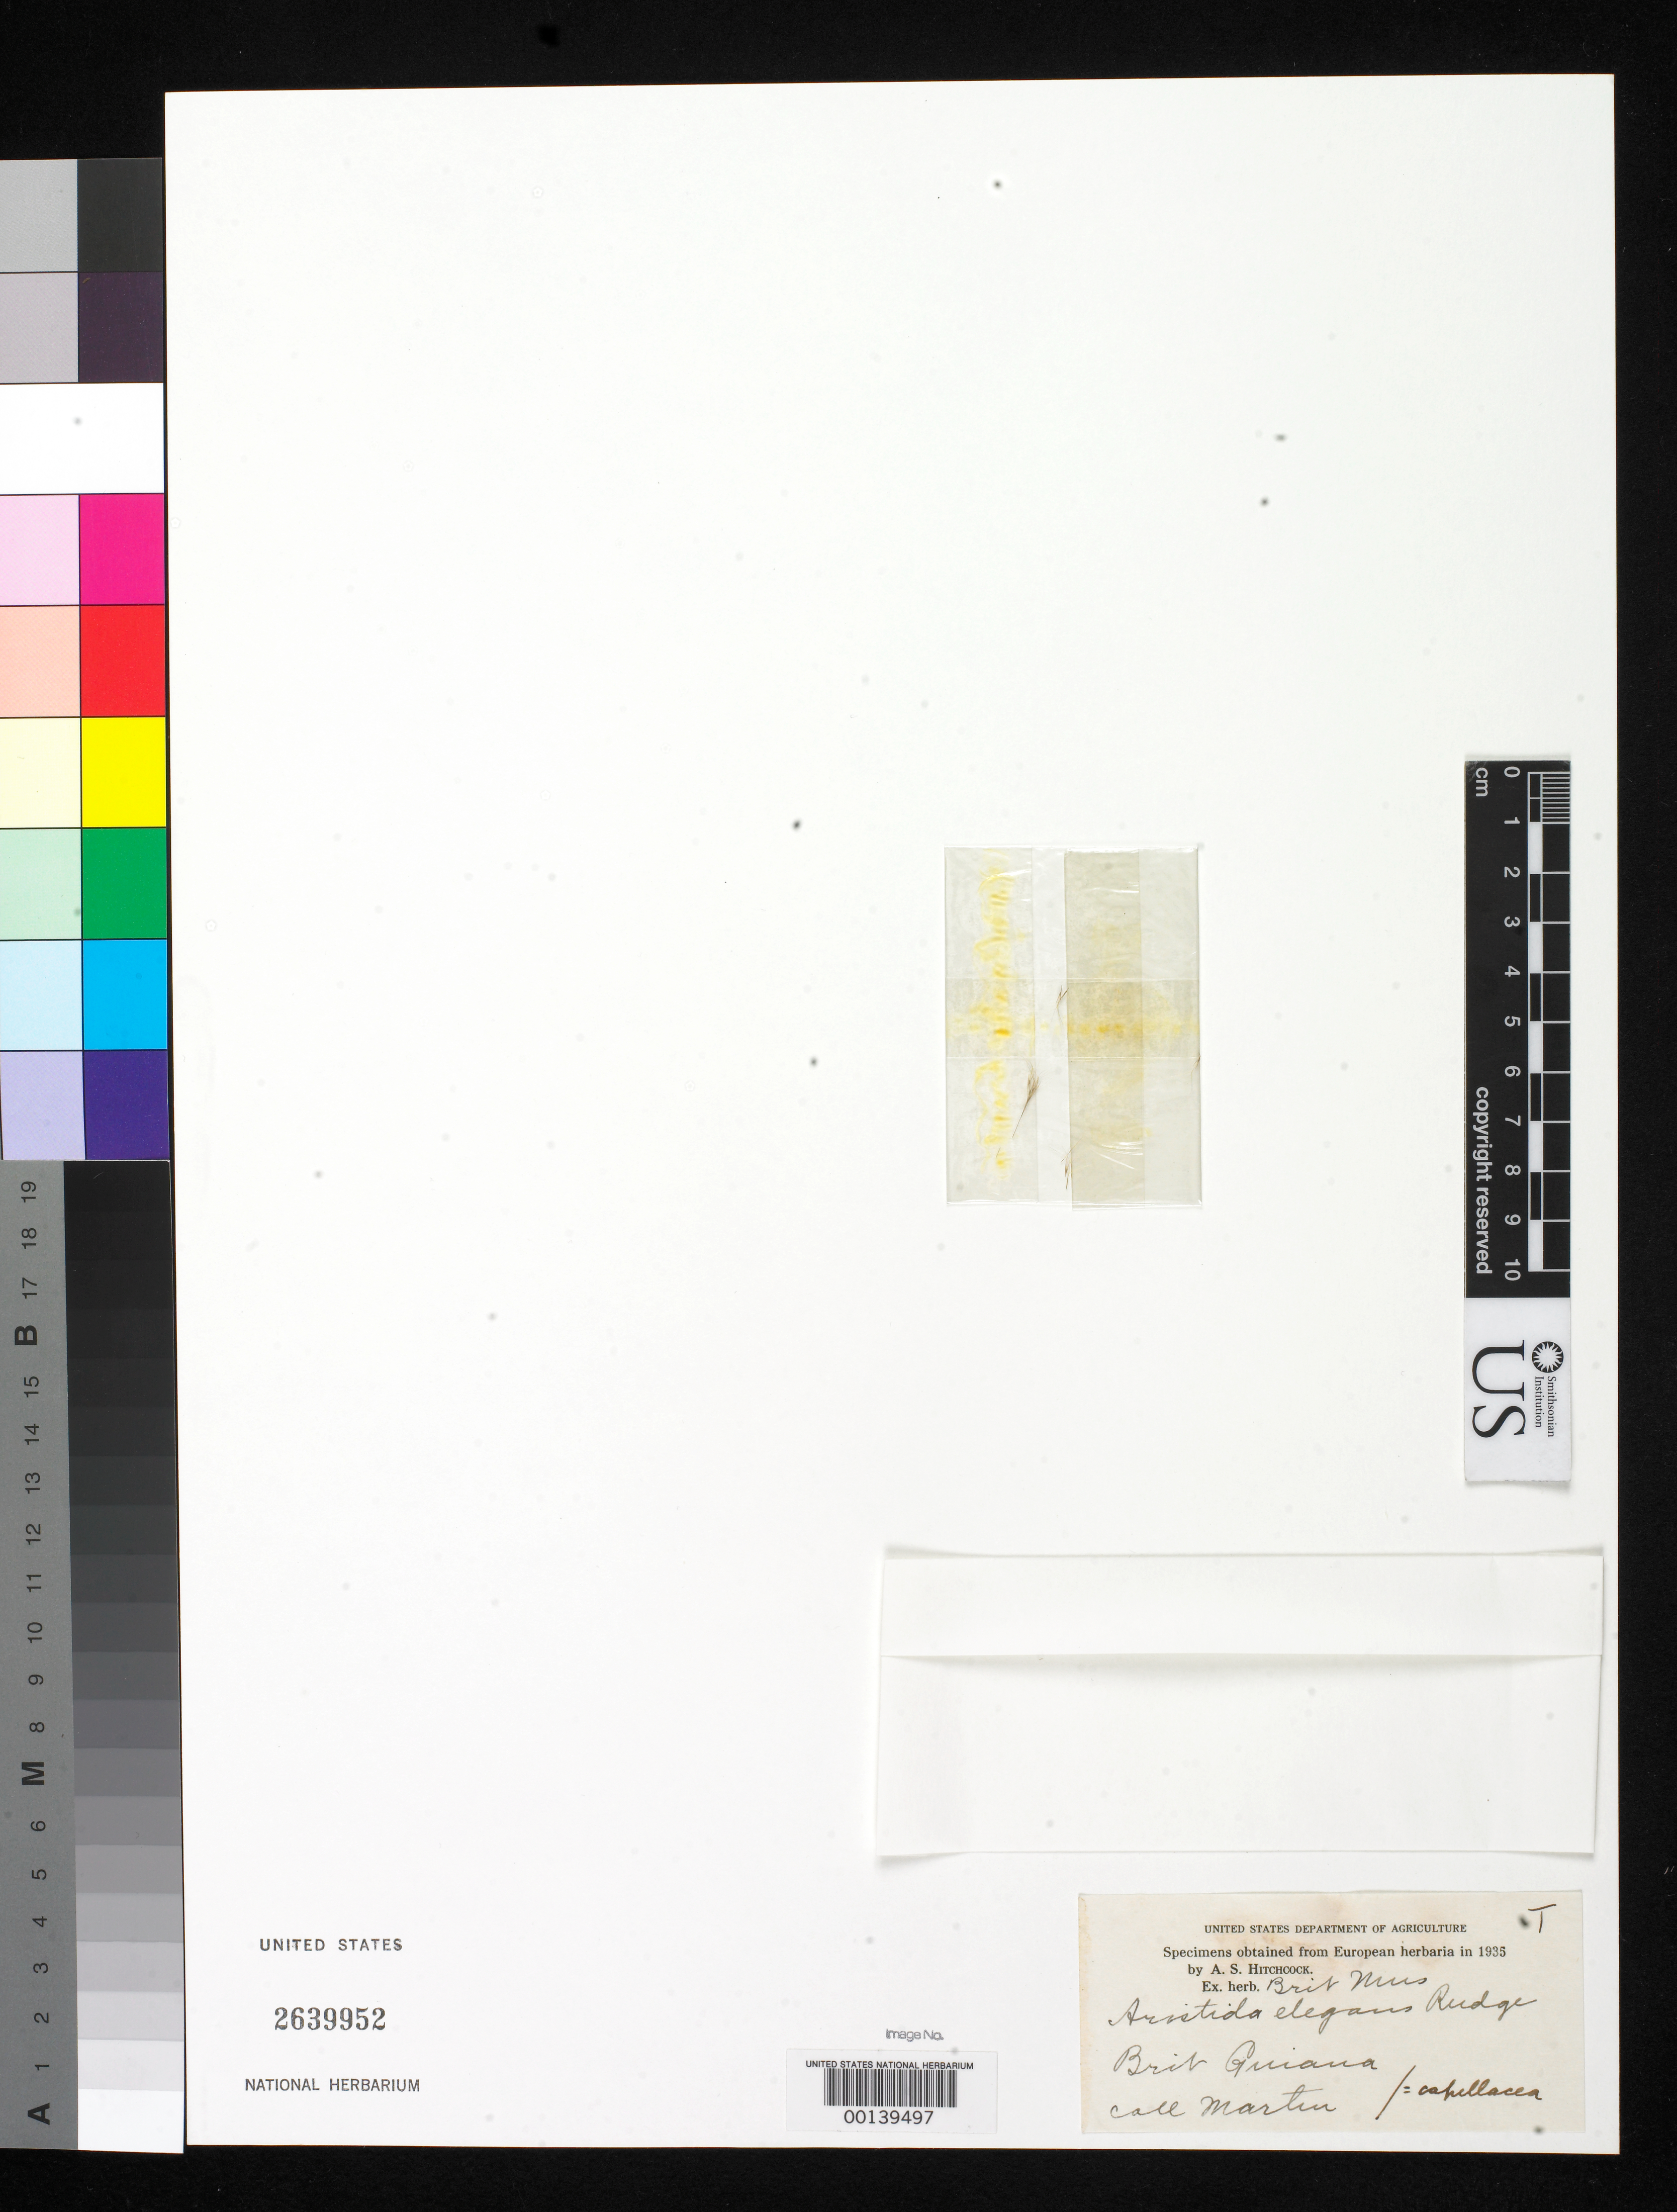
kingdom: Plantae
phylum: Tracheophyta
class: Liliopsida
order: Poales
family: Poaceae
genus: Aristida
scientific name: Aristida elegans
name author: Rudge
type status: Type Fragment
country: Guyana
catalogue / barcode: US 2639952